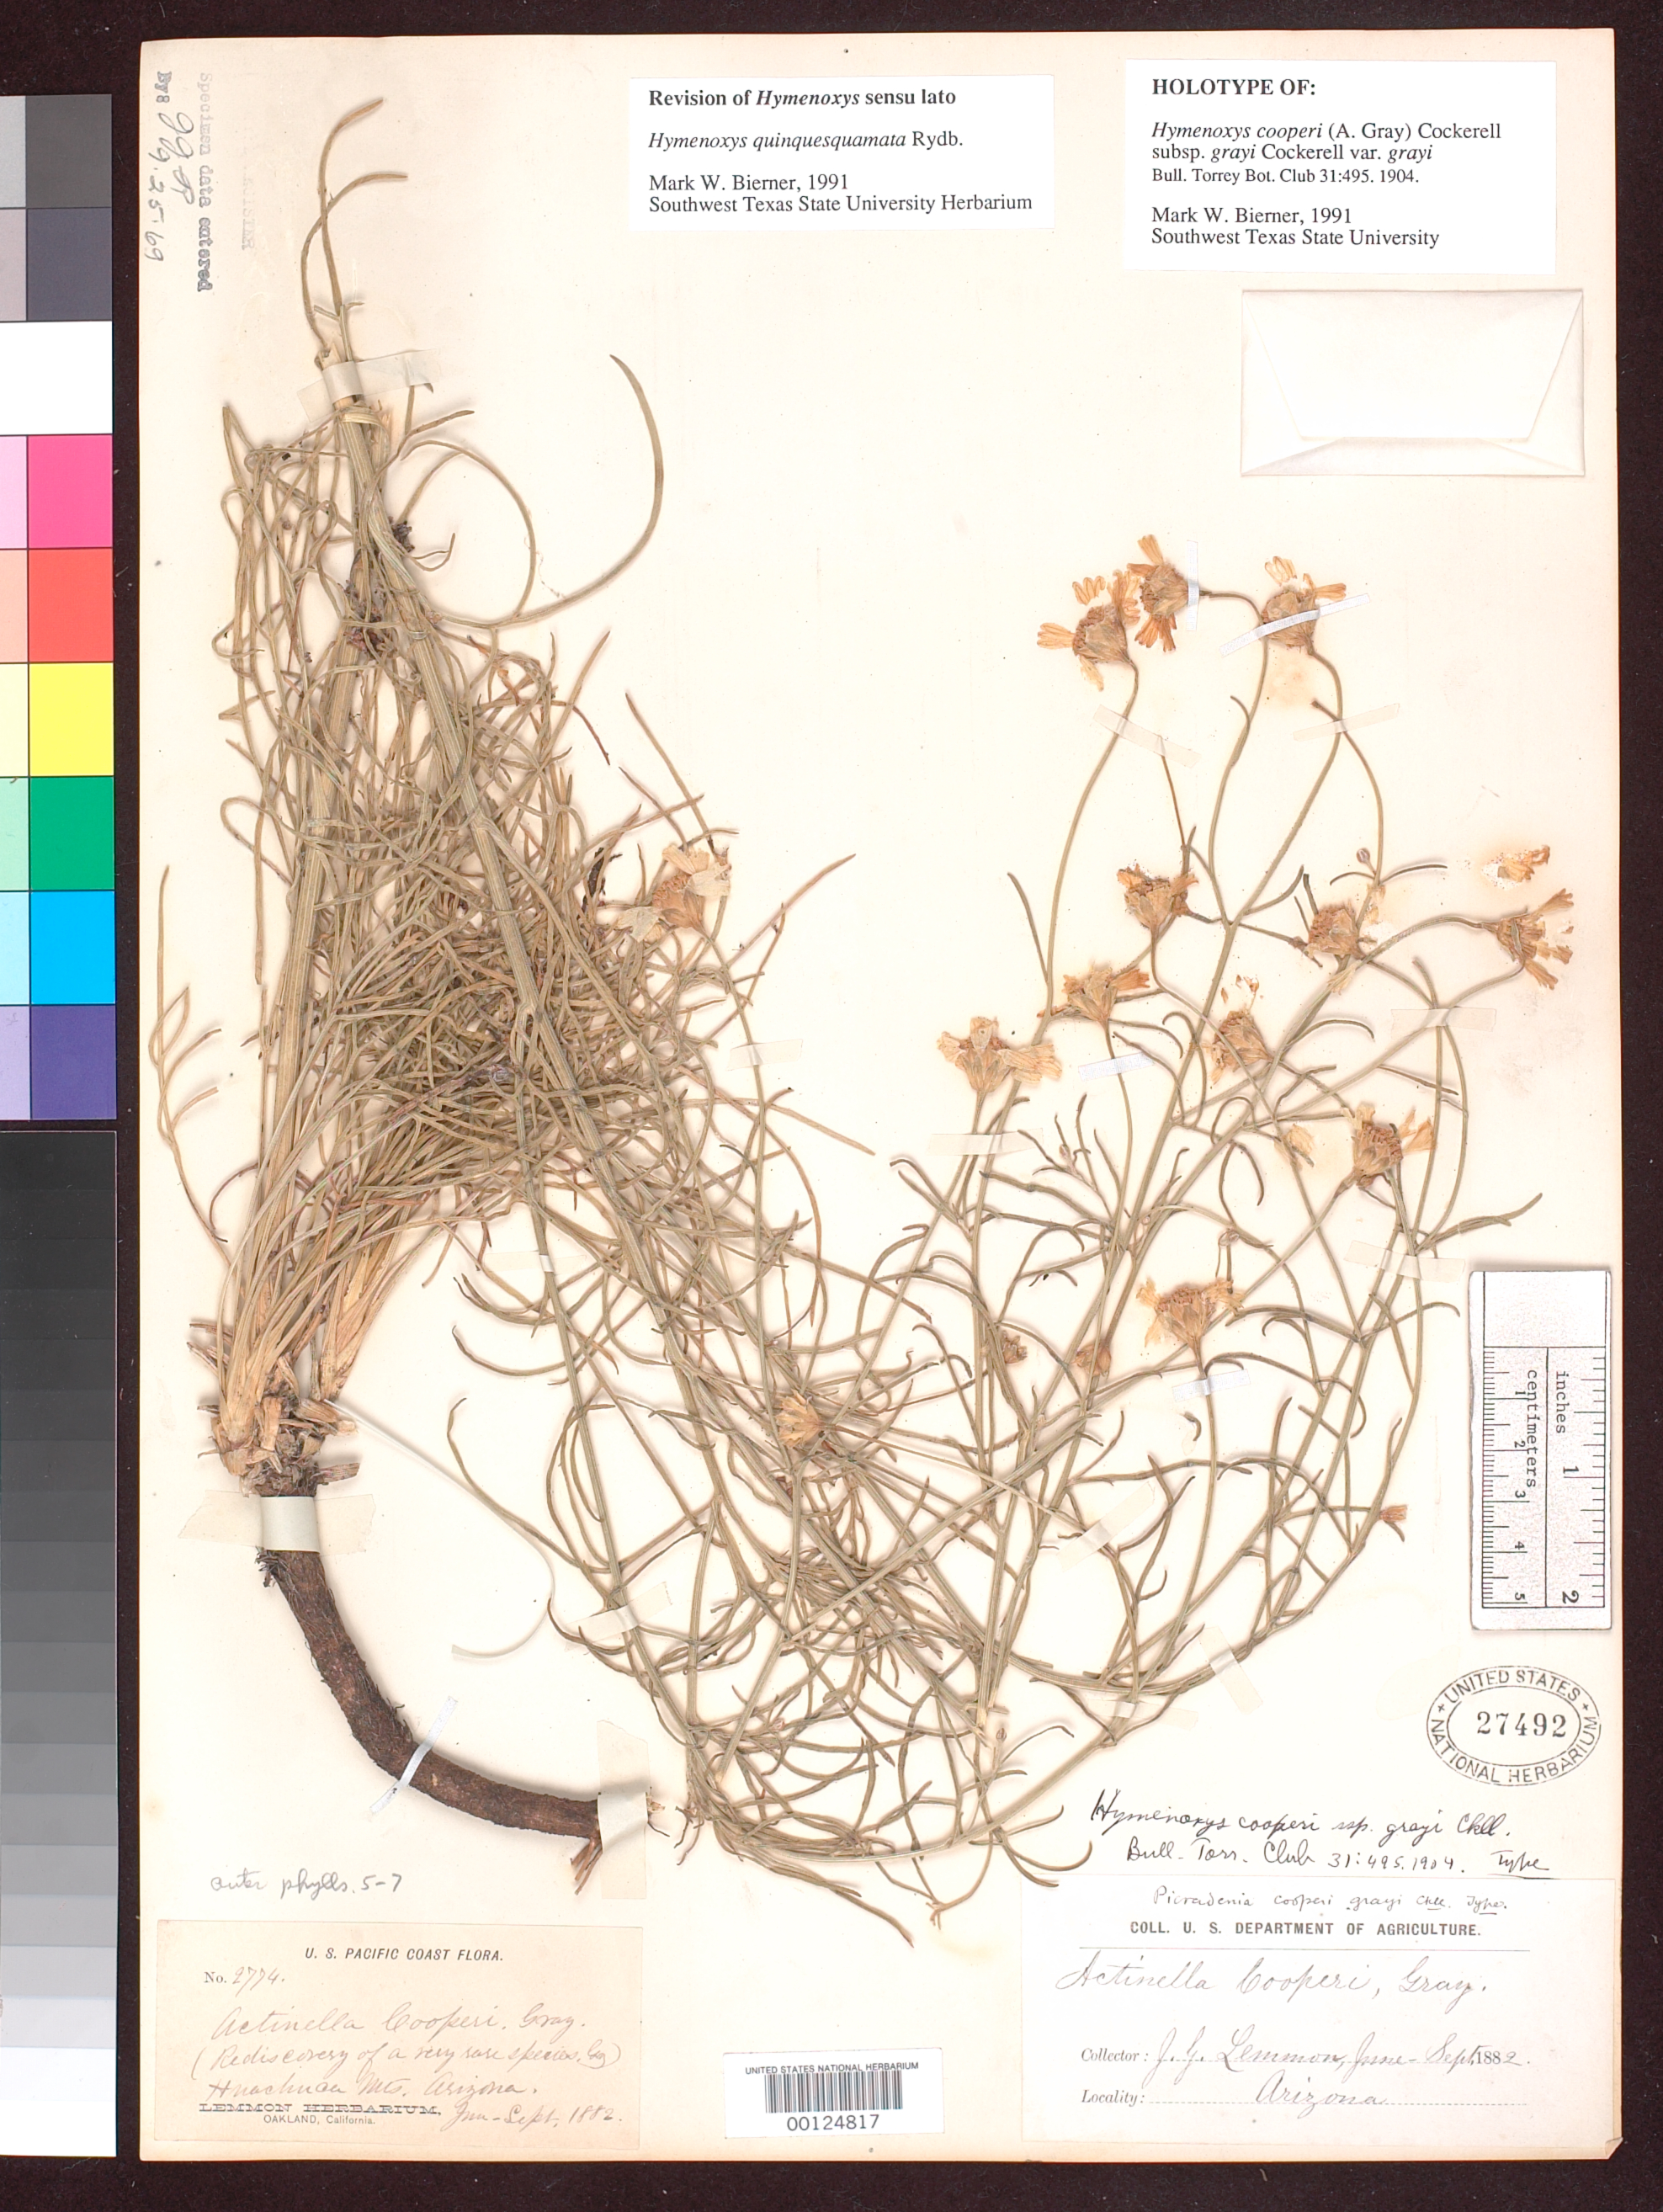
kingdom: Plantae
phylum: Tracheophyta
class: Magnoliopsida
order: Asterales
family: Asteraceae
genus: Hymenoxys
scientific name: Hymenoxys cooperi subsp. grayi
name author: Cockerell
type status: Holotype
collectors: J. G. Lemmon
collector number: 2774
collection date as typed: Jun 1882 to -- Sep 1882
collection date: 1882-06/1882-09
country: United States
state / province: Arizona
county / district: Cochise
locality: Huachuca.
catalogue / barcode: US 27492